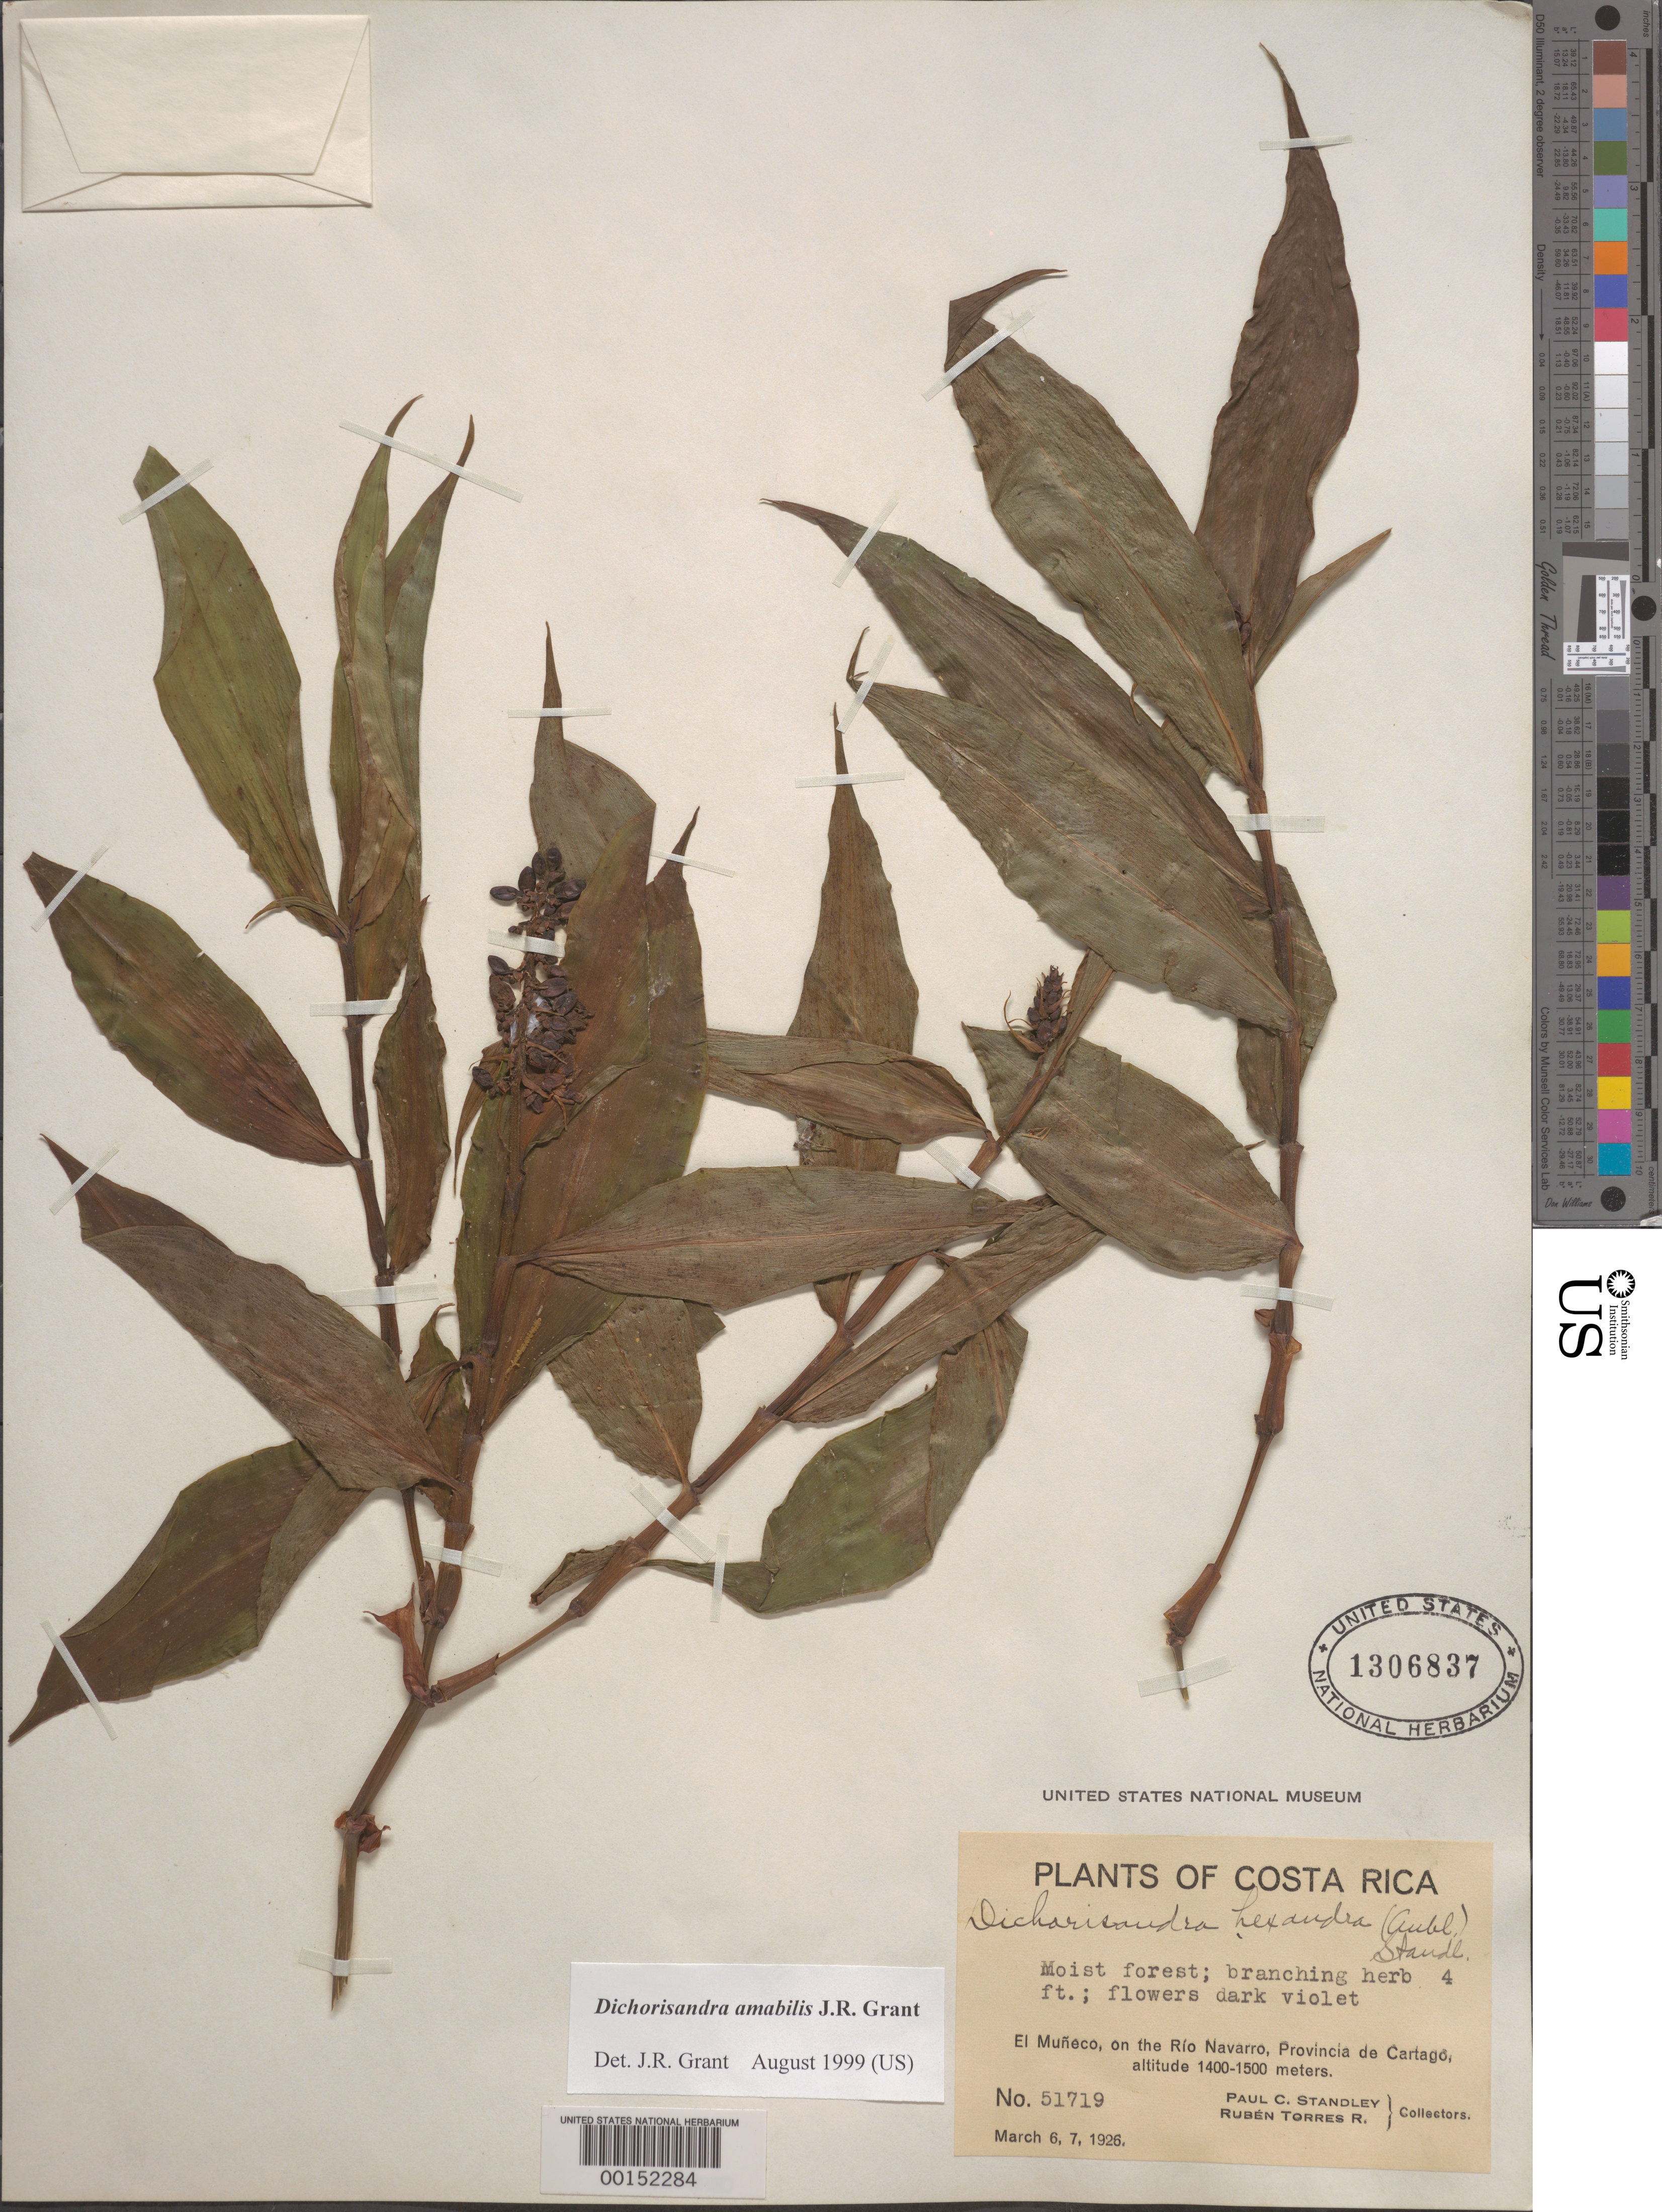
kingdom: Plantae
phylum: Tracheophyta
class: Liliopsida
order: Commelinales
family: Commelinaceae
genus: Dichorisandra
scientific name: Dichorisandra hexandra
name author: (Aubl.) Standl.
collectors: P. C. Standley & R. Torres Rojas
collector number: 51719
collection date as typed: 06 Mar 1926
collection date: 1926-03-06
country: Costa Rica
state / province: Cartago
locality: El Muneco, on Rio Navarro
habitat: Moist forest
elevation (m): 1400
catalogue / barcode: US 1306837